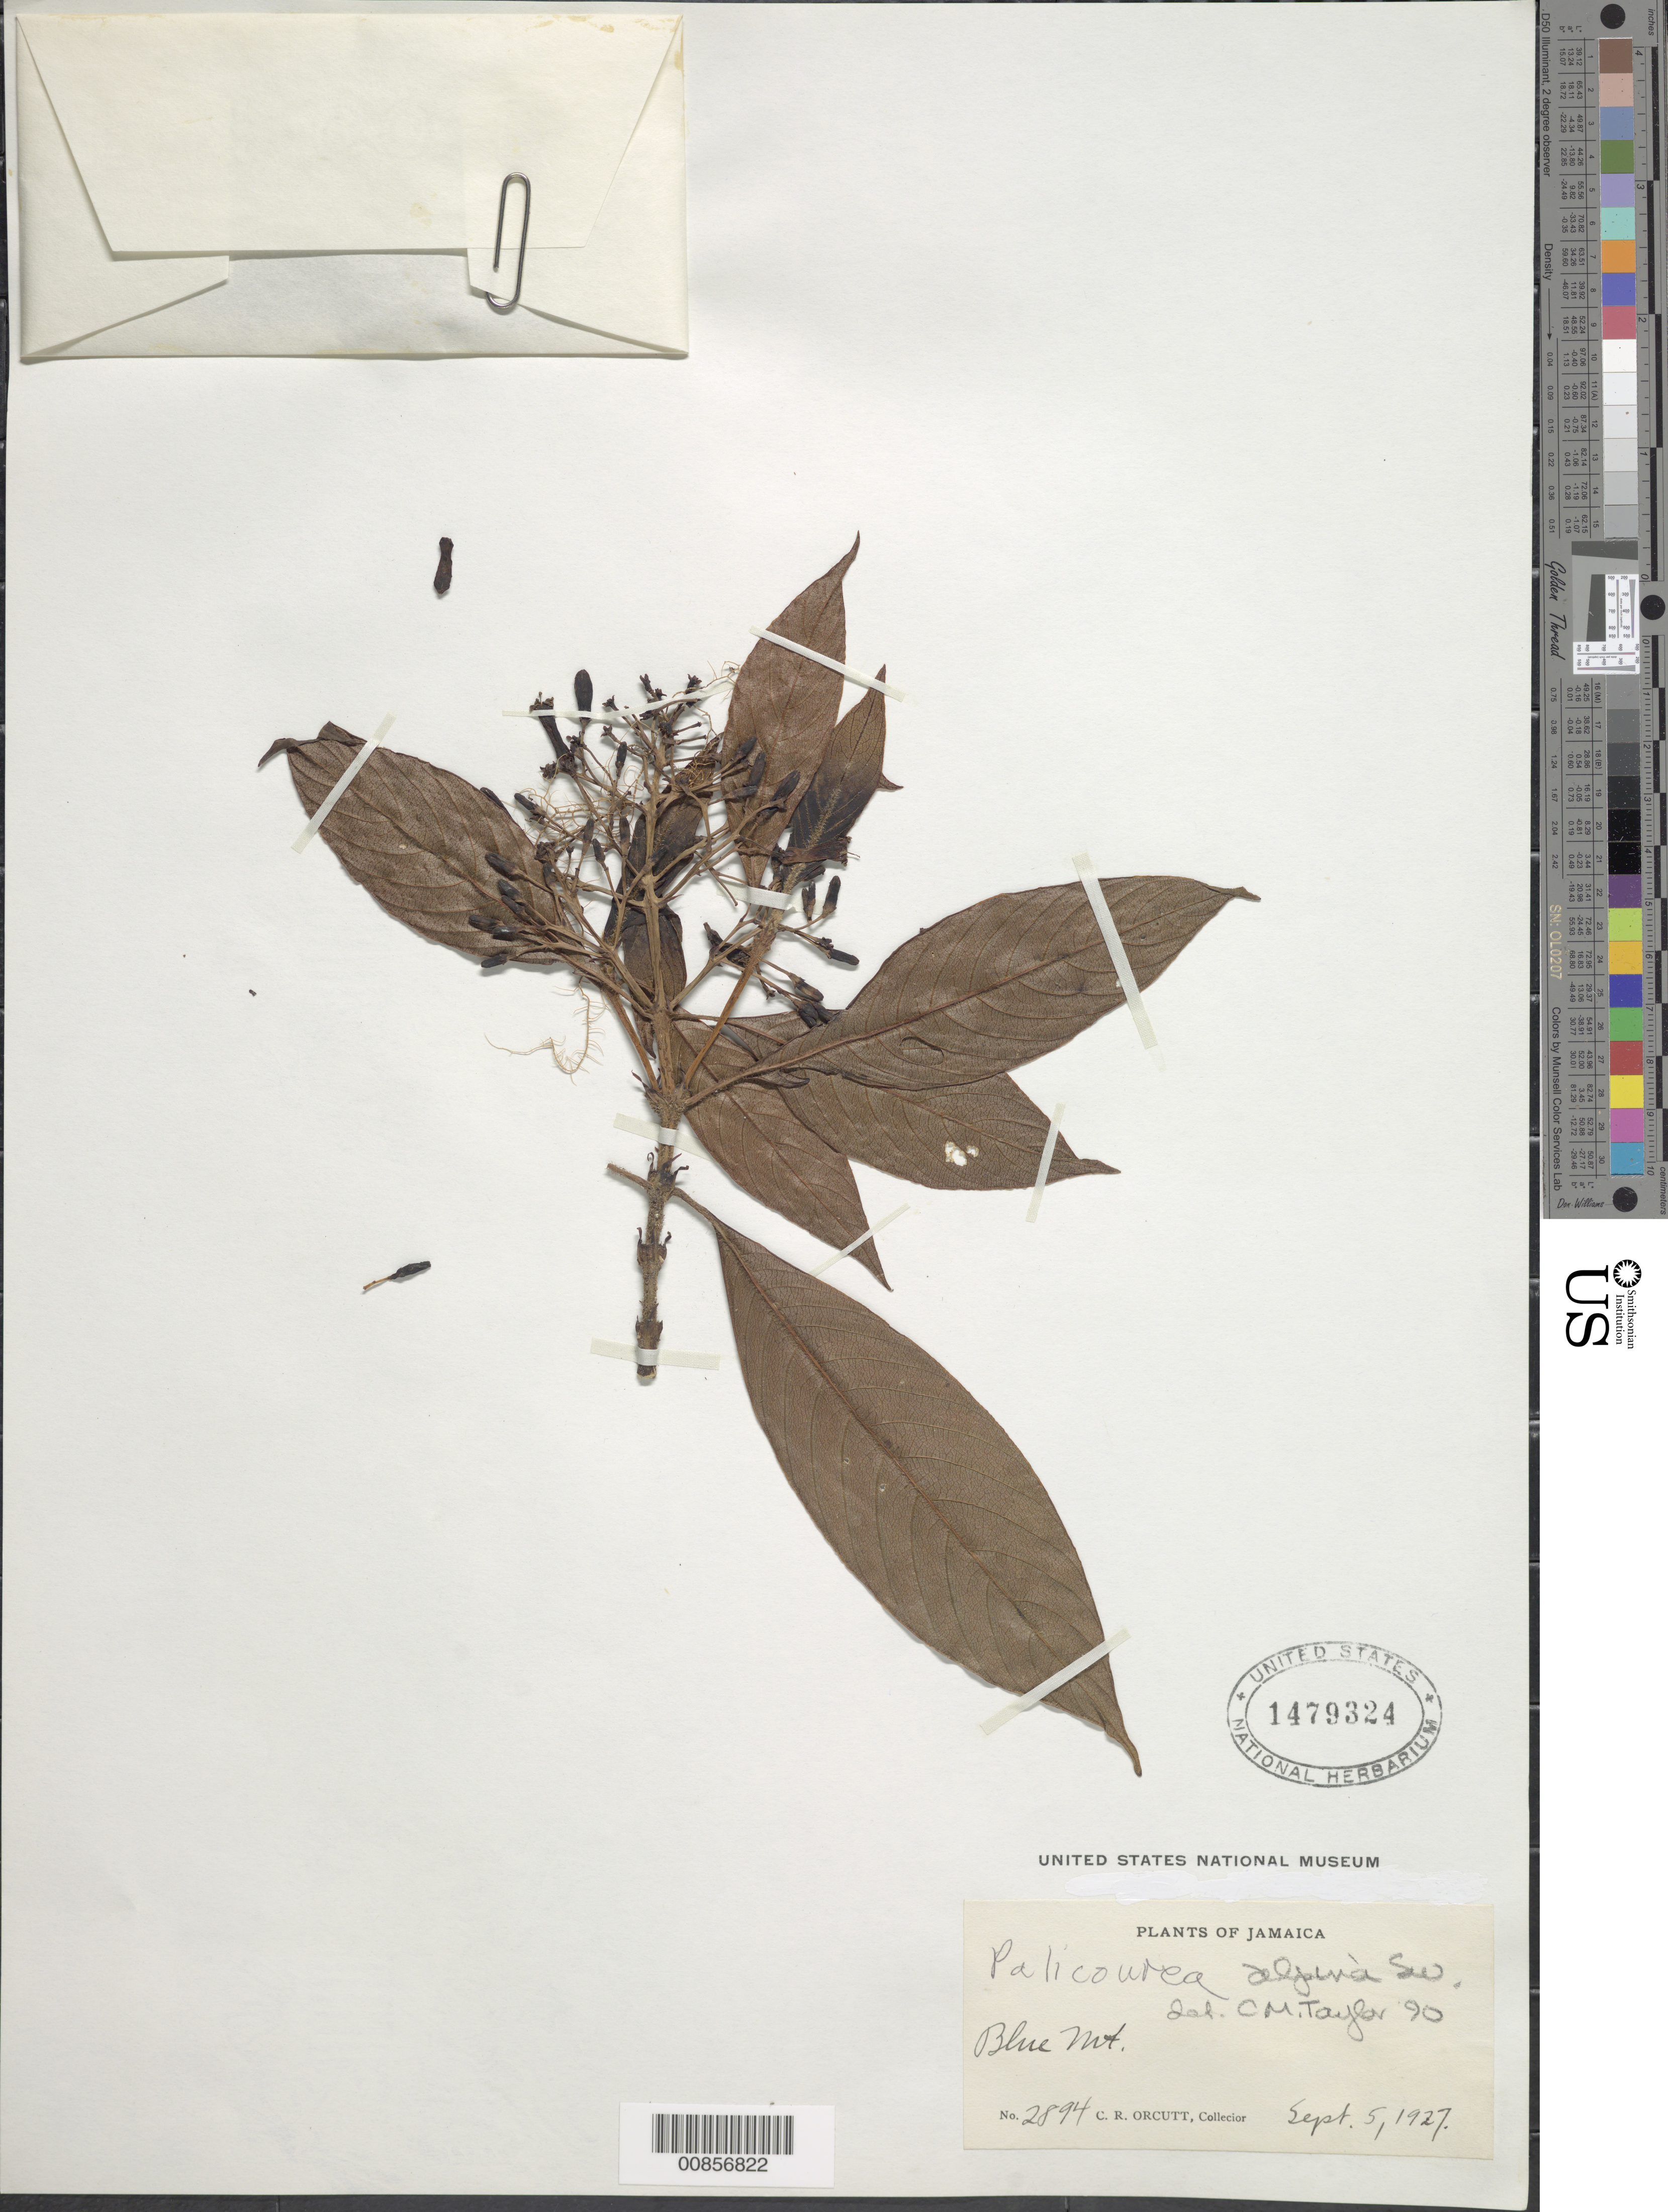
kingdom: Plantae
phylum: Tracheophyta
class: Magnoliopsida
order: Gentianales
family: Rubiaceae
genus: Palicourea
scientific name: Palicourea alpina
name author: (Sw.) DC.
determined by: Taylor, Charlotte M.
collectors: C. R. Orcutt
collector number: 2894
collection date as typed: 05 Sep 1927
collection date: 1927-09-05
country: Jamaica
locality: Blue Mountain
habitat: Montane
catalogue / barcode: US 1479324